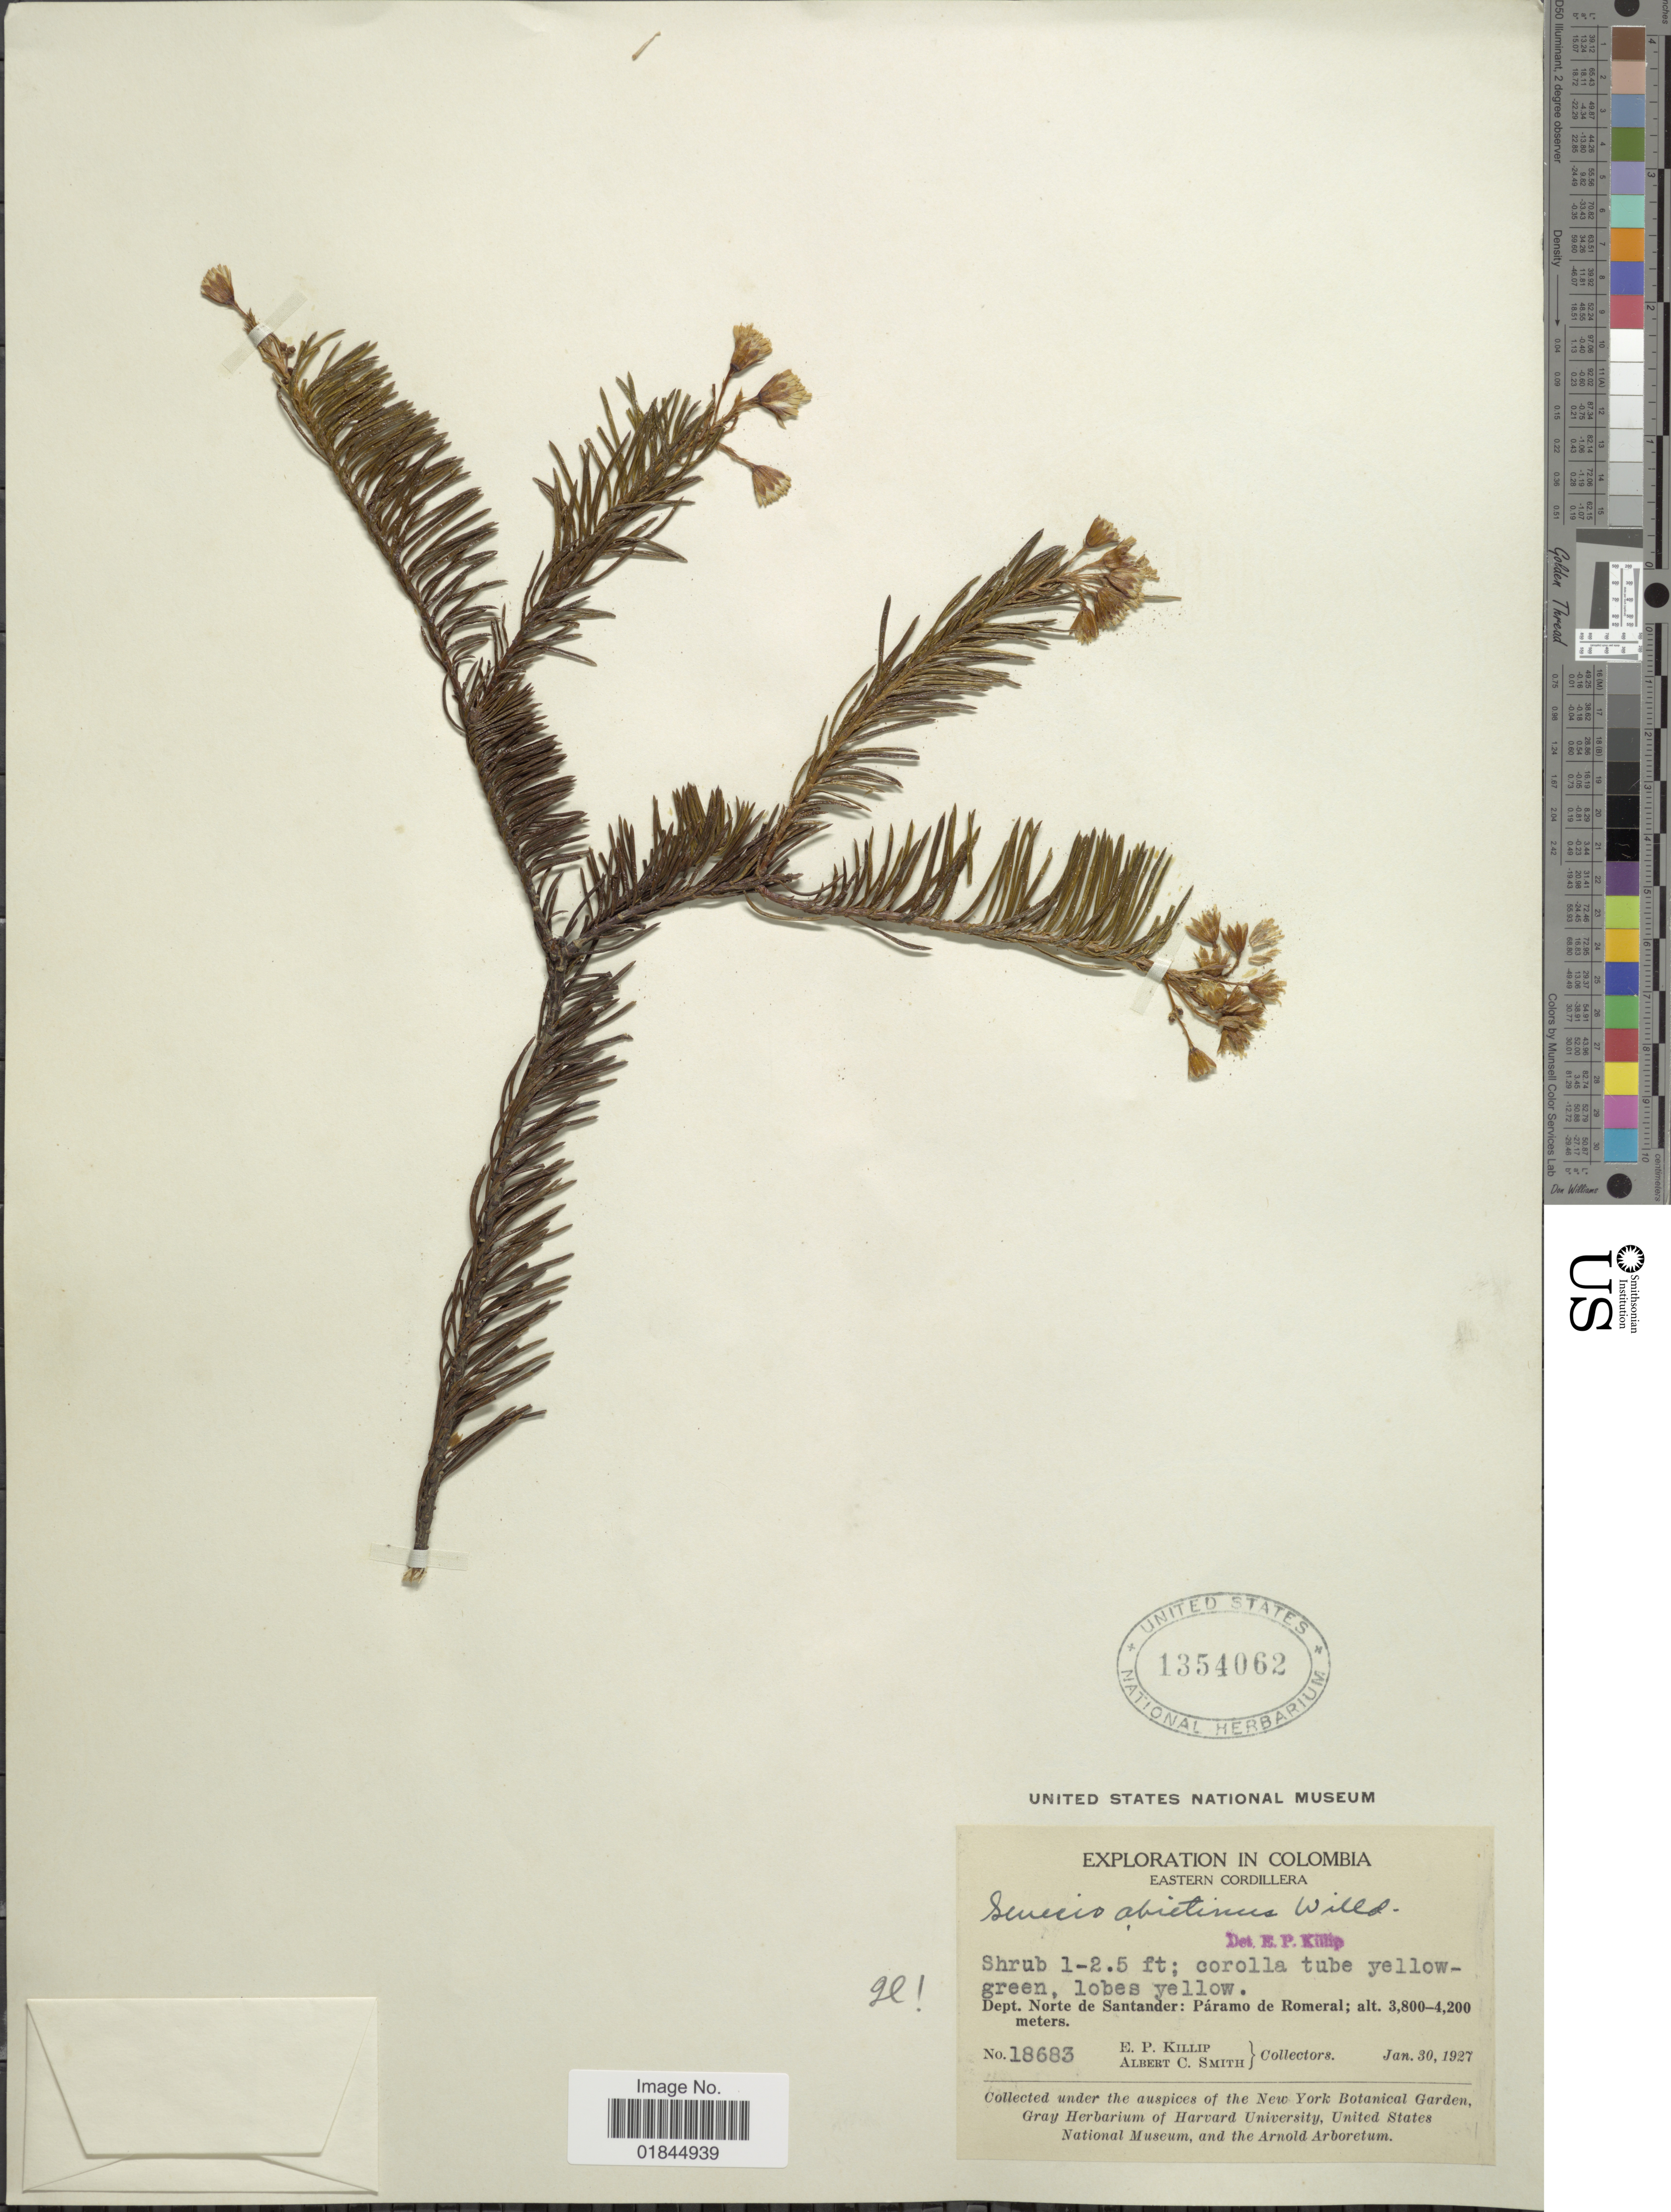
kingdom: Plantae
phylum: Tracheophyta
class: Magnoliopsida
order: Asterales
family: Asteraceae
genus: Pentacalia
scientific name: Pentacalia abietina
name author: (Willd. ex Wedd.) Cuatrec.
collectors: E. P. Killip & A. C. Smith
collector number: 18683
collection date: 1927-01-30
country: Colombia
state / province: Norte de Santander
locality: Paramo de Romeral, Eastern Cordillera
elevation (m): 3800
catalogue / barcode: US 1354062